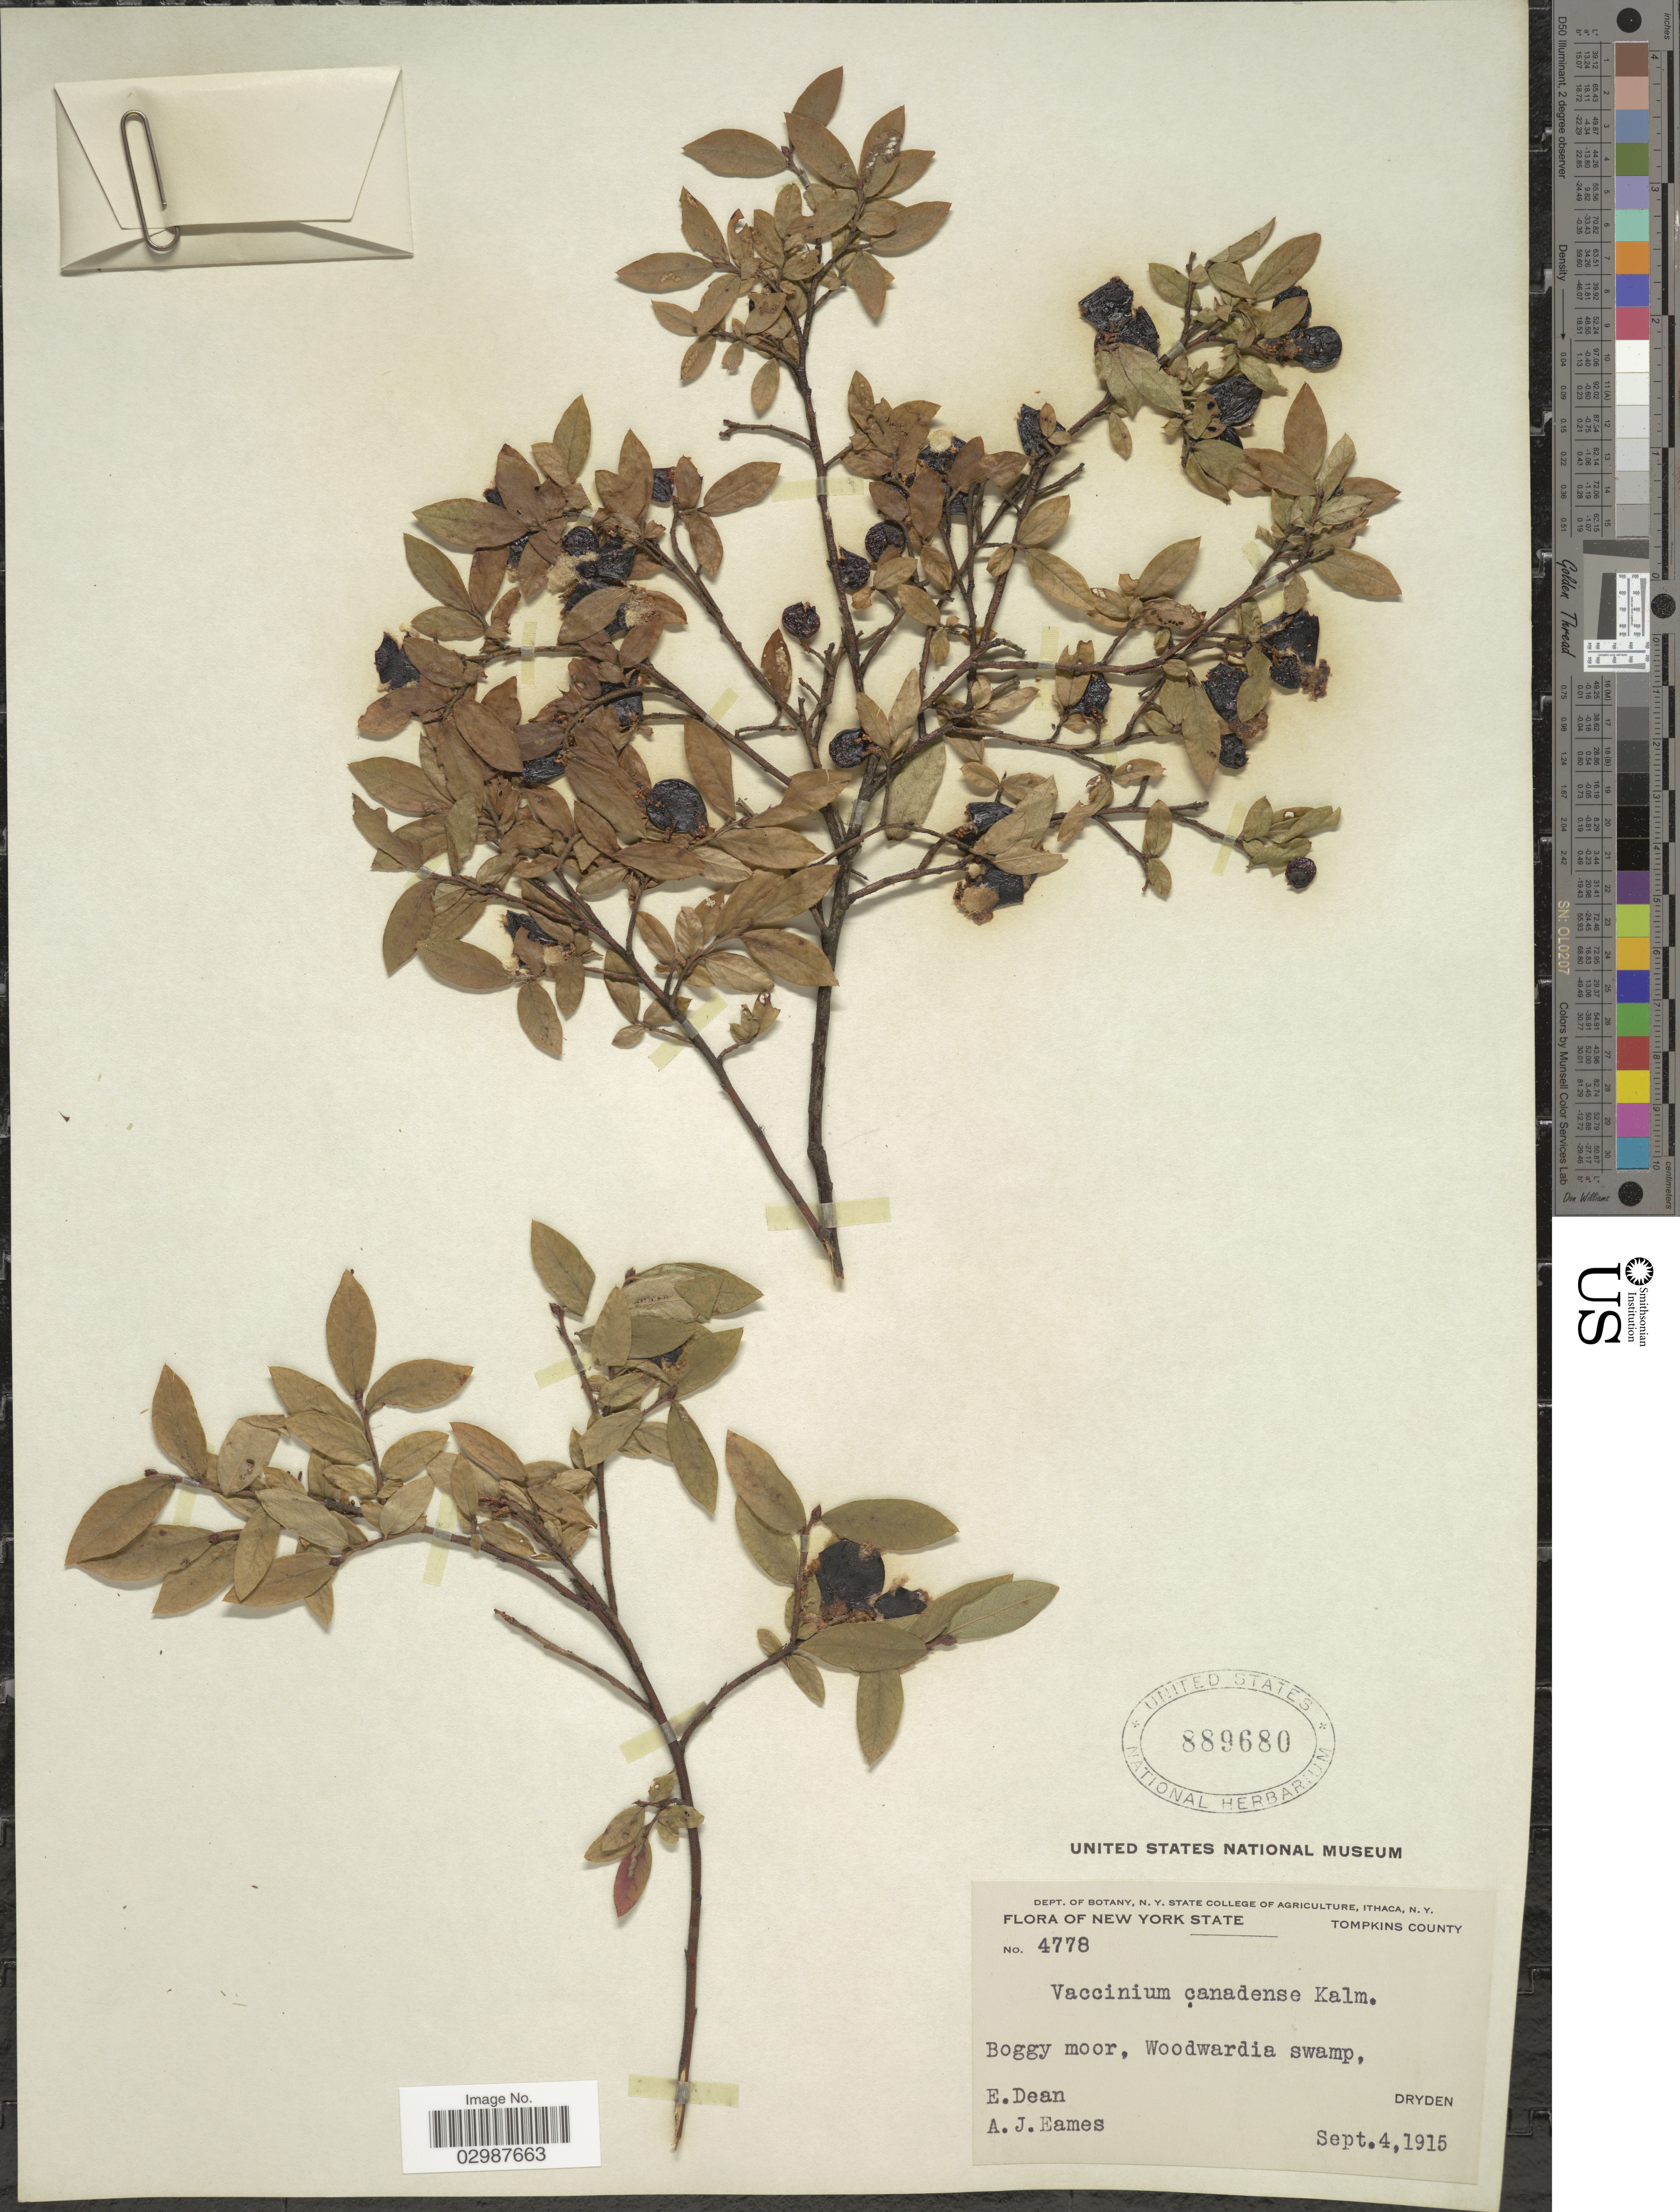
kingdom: Plantae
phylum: Tracheophyta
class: Magnoliopsida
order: Ericales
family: Ericaceae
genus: Vaccinium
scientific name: Vaccinium canadense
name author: Kalm ex Richardson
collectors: E. A. Dean & A. J. Eames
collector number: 4778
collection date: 1915-09-04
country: United States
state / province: New York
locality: Tompkins County. Boggy moor, Woodwardia swamp, Dryden.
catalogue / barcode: US 889680